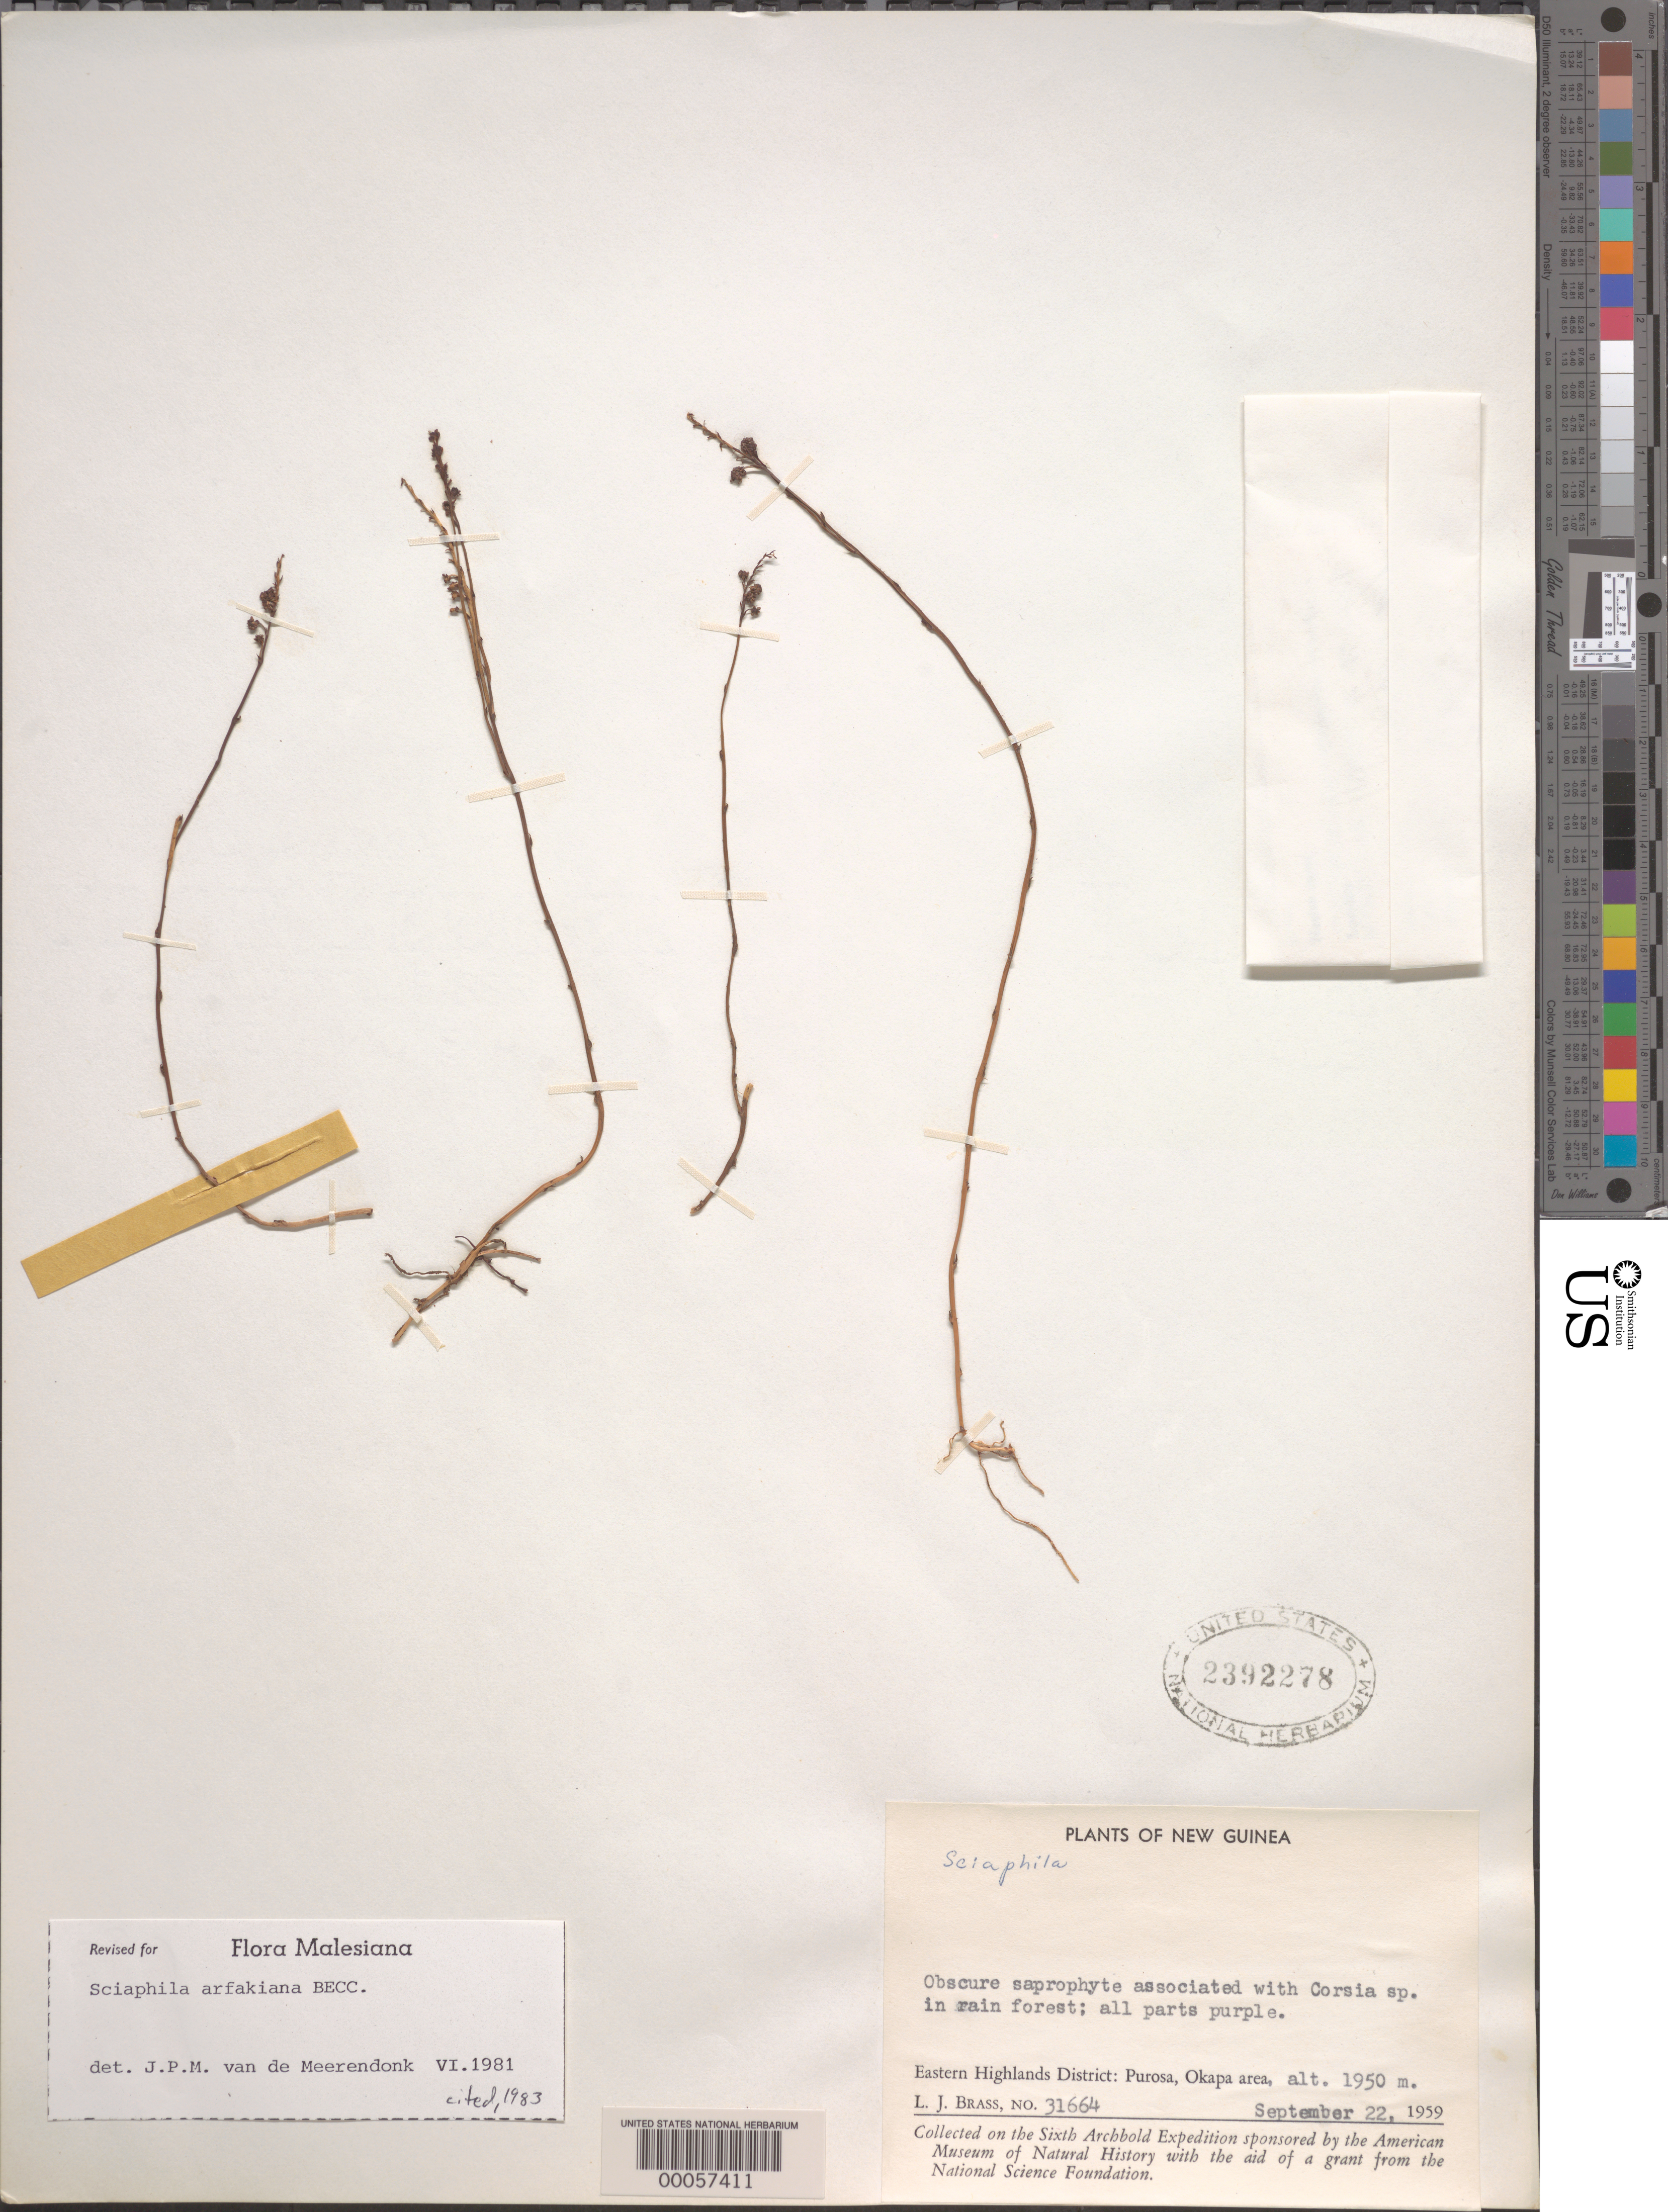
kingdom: Plantae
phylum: Tracheophyta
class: Liliopsida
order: Pandanales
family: Triuridaceae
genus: Sciaphila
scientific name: Sciaphila arfakiana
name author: Becc.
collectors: L. J. Brass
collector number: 31664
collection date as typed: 22 Sep 1959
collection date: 1959-09-22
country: Papua New Guinea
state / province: Eastern Highlands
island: New Guinea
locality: Purosa, Okapa area.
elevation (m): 1950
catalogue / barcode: US 2392278